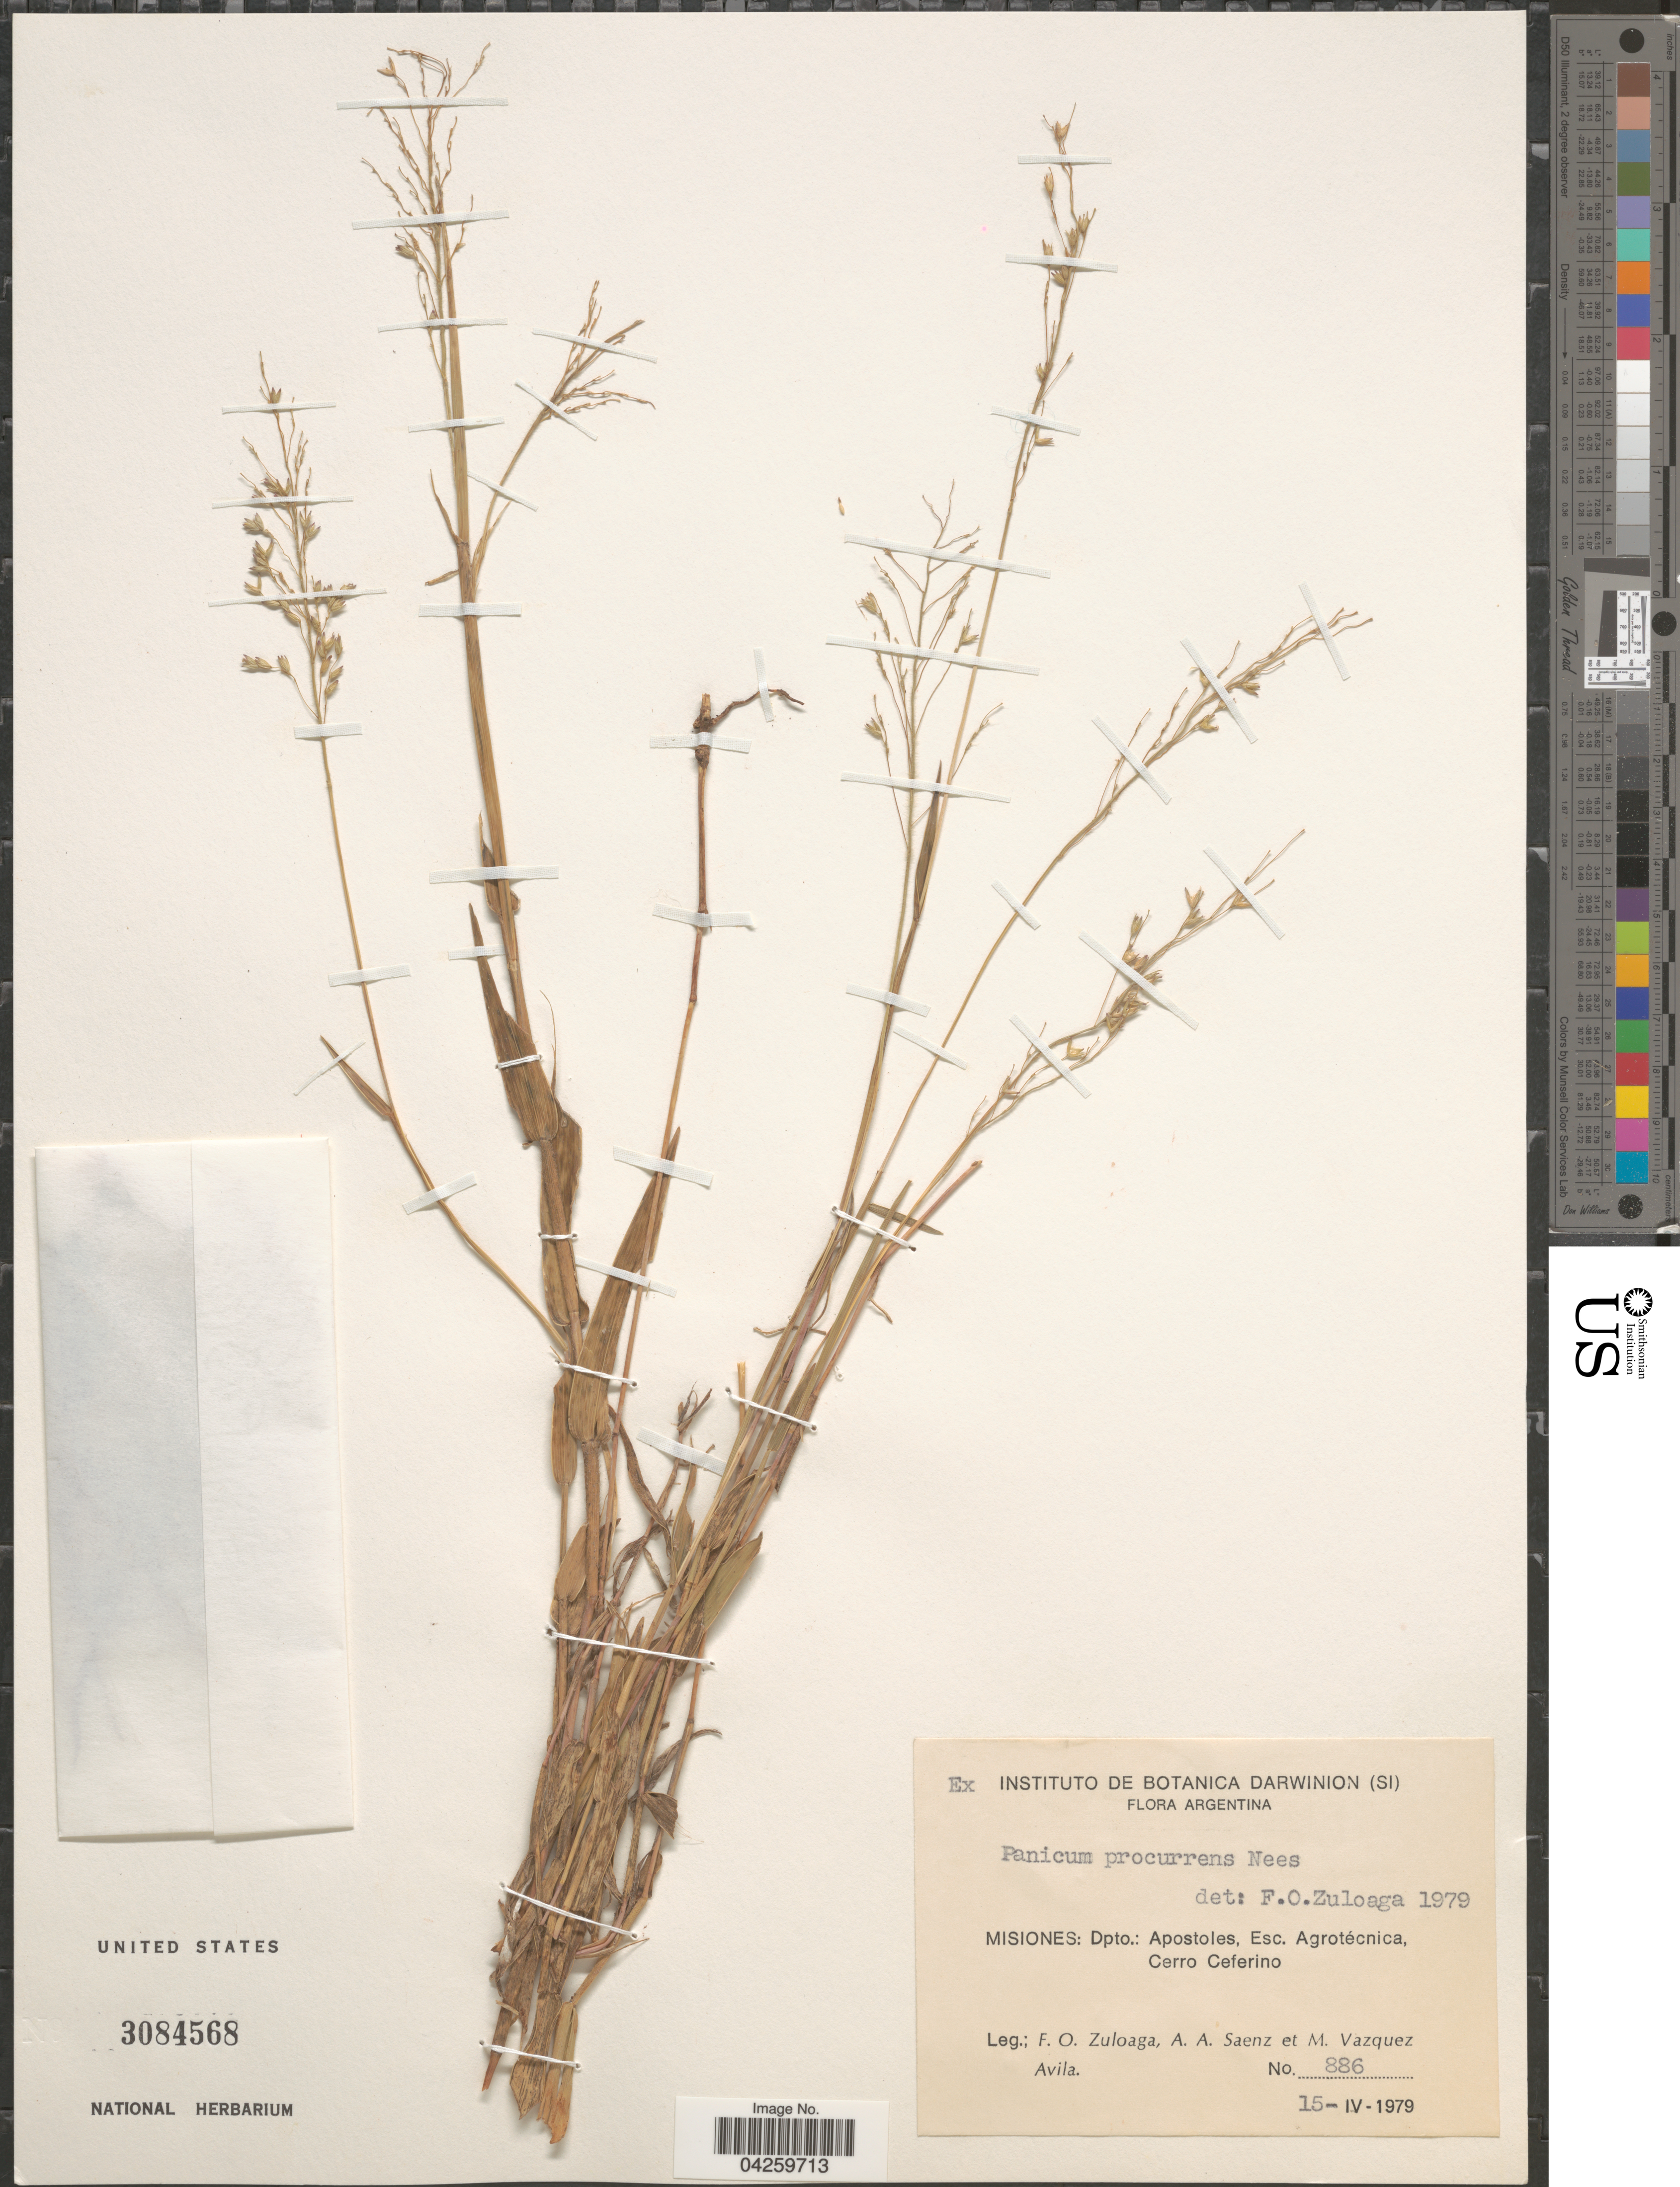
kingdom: Plantae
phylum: Tracheophyta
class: Liliopsida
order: Poales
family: Poaceae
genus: Ichnanthus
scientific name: Ichnanthus procurrens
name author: (Nees ex Trin.) Swallen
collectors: F. O. Zuloaga, A. A. Saenz & M. D. Vázquez A.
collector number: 886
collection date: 1979-04-15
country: Argentina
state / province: Misiones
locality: Dpto.: Apostoles, Esc. Agrotécnica, Cerro Ceferino.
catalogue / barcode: US 3084568